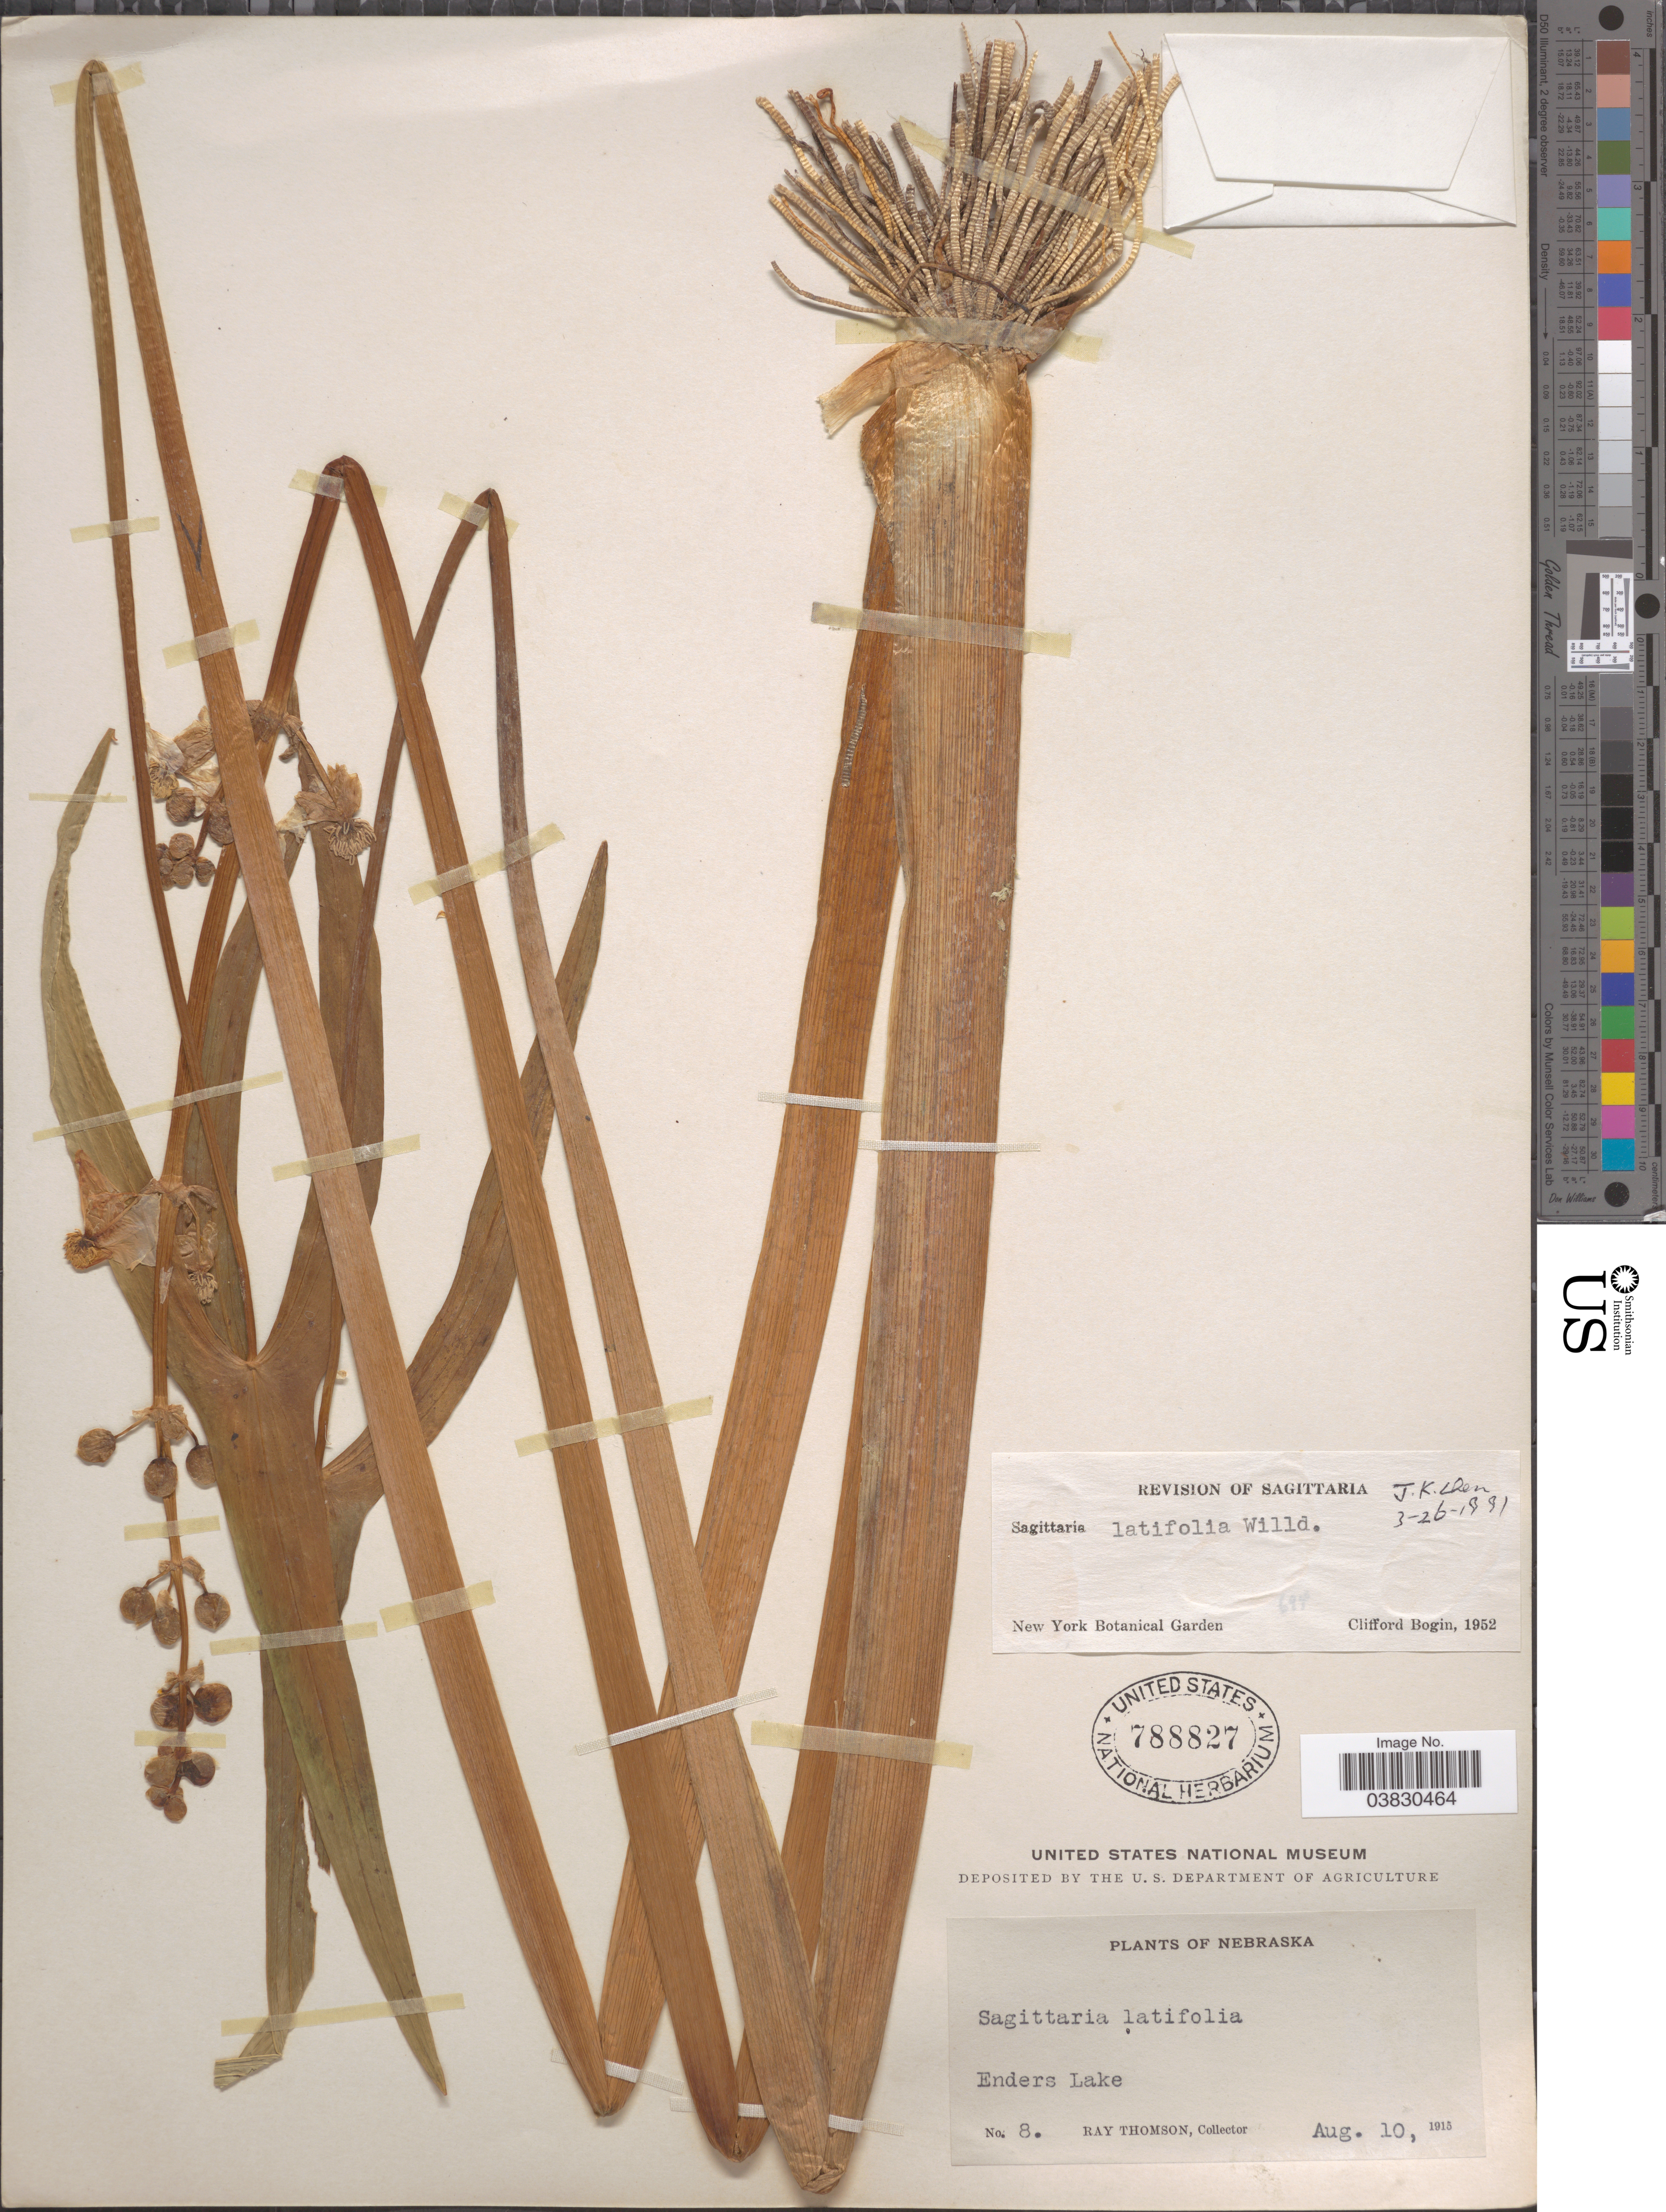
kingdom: Plantae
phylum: Tracheophyta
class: Liliopsida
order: Alismatales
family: Alismataceae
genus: Sagittaria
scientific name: Sagittaria latifolia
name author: Willd.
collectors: R. Thomson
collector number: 8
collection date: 1915-08-10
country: United States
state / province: Nebraska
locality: Enders Lake.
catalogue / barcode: US 788827